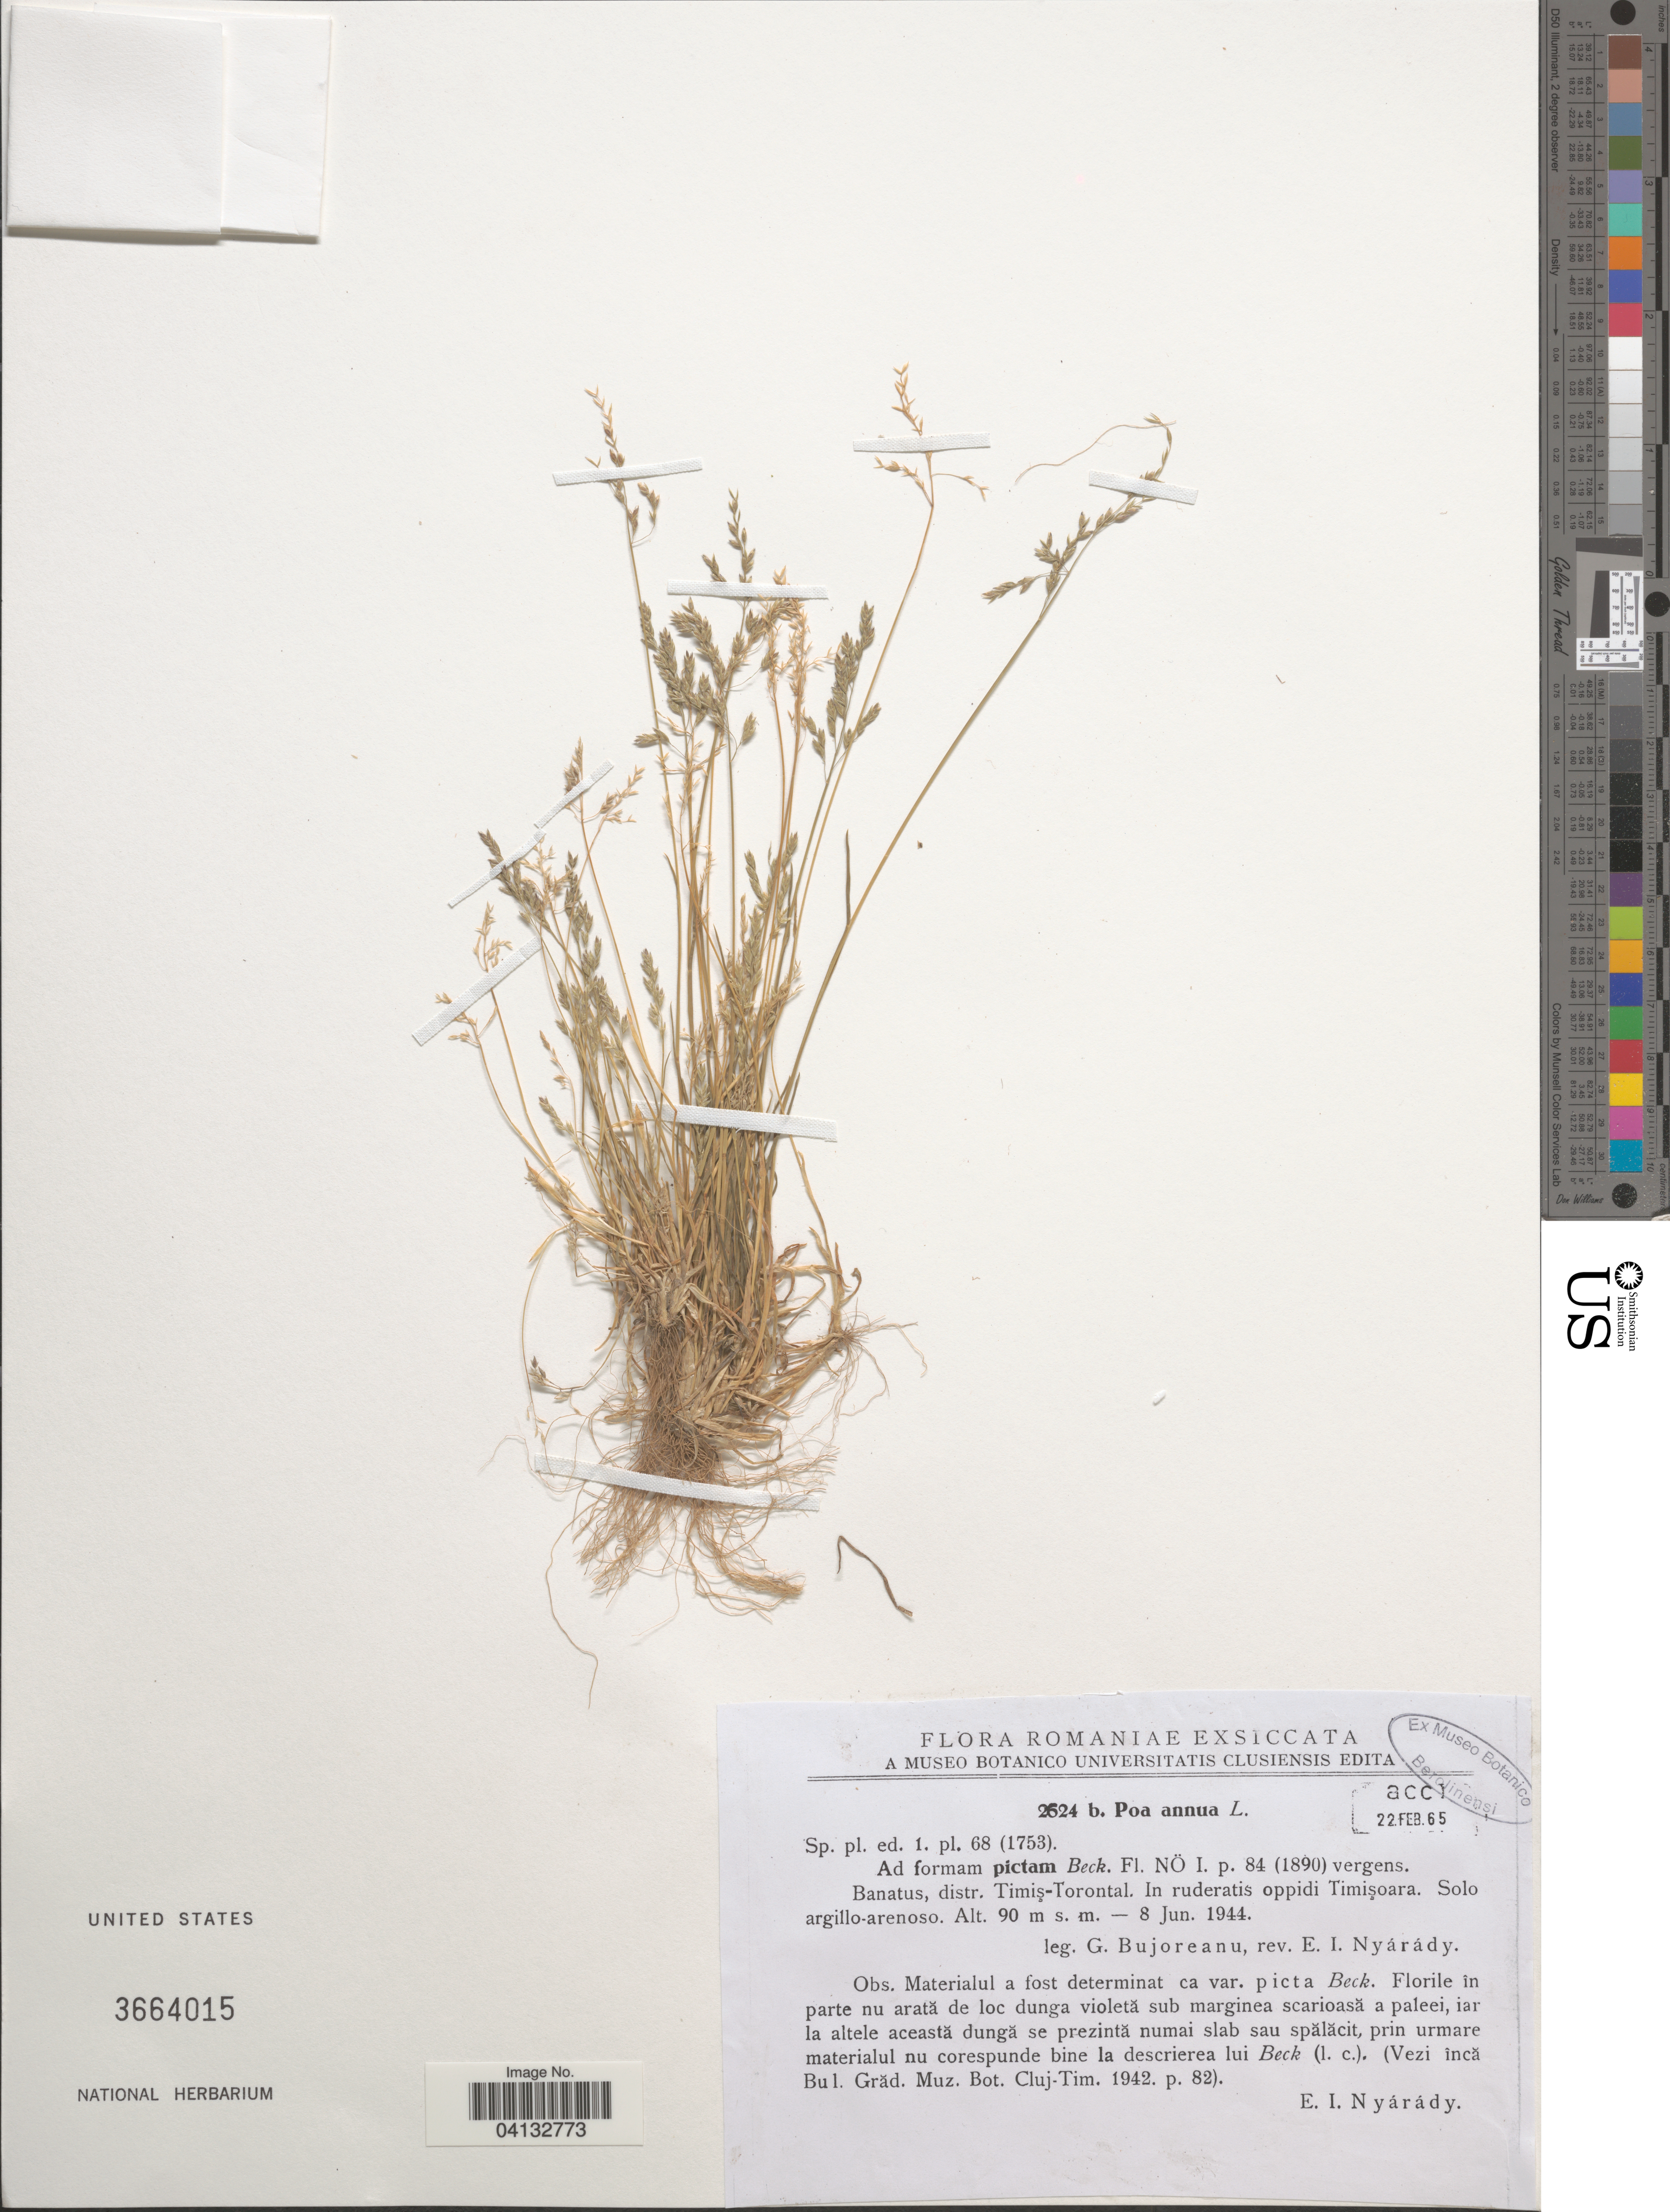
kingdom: Plantae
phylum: Tracheophyta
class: Liliopsida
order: Poales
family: Poaceae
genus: Poa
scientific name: Poa annua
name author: L.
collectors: G. Bujoreanu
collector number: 2624b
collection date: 1944-06-08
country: Romania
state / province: Timis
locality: Banatus, distr. Timiş-Torontal. In ruderatis oppidi Timişoara. Solo argillo-arenoso.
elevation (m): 90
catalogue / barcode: US 3664015